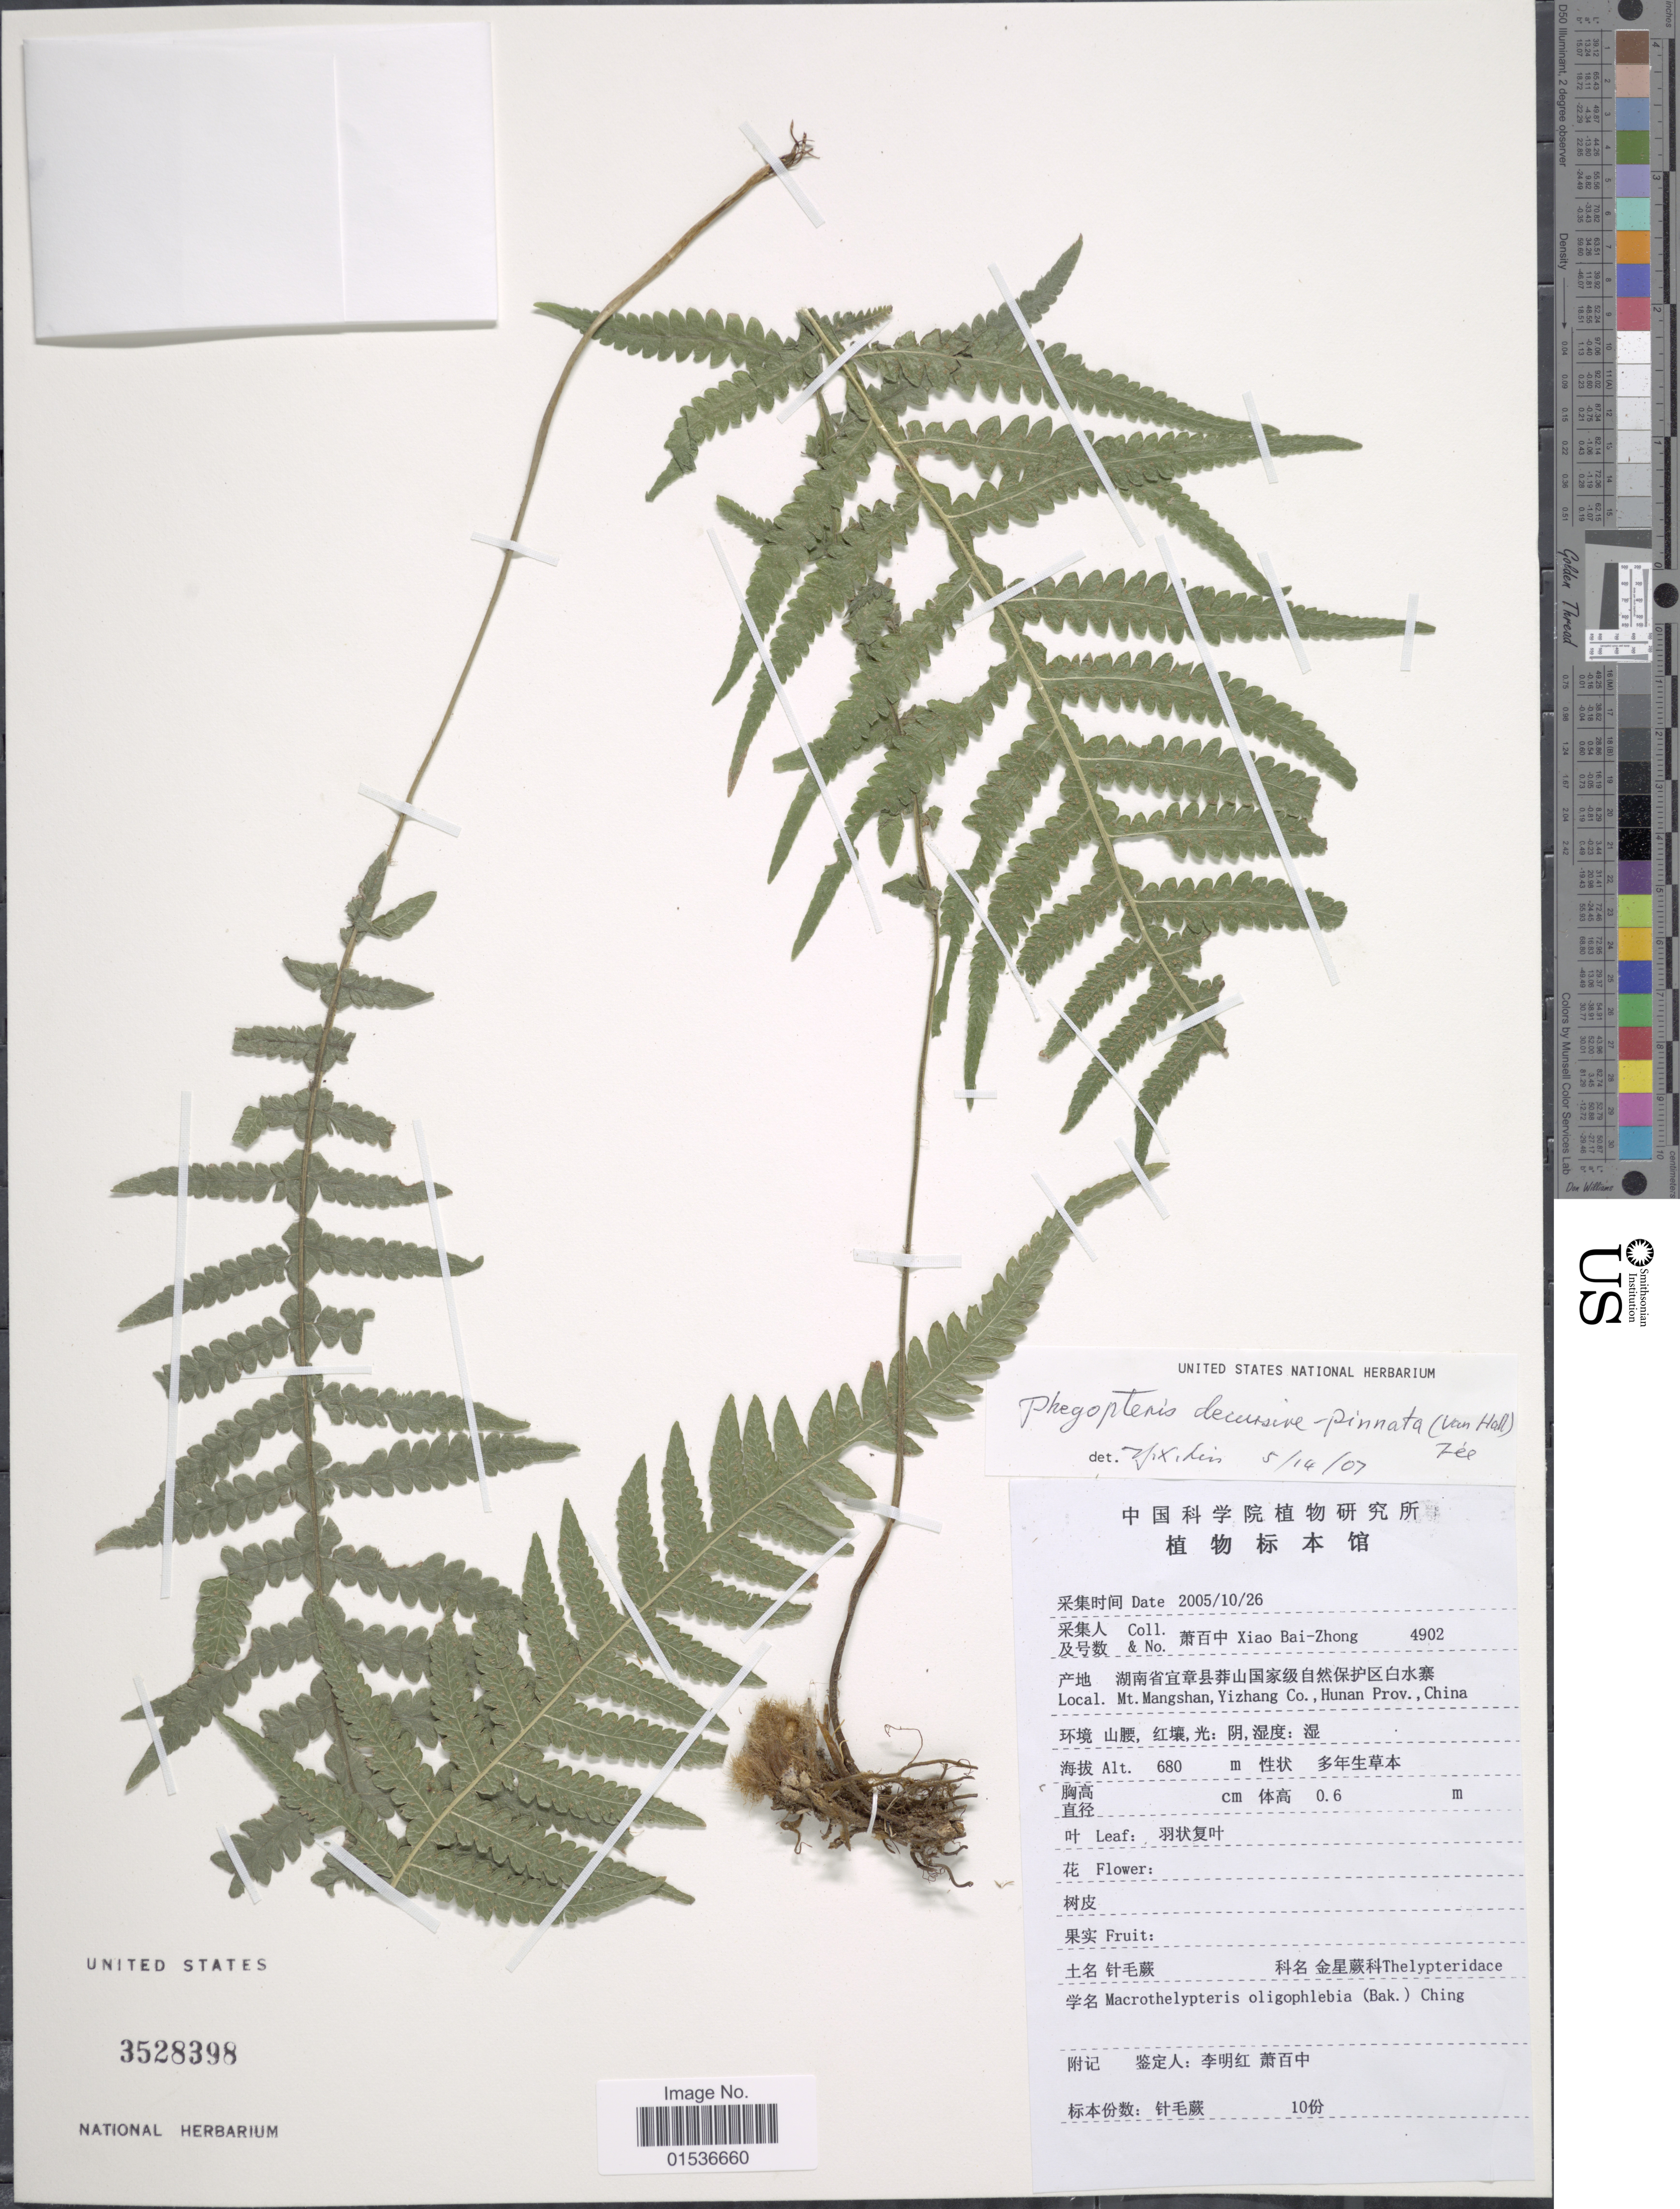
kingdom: Plantae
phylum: Tracheophyta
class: Polypodiopsida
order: Polypodiales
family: Thelypteridaceae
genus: Phegopteris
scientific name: Phegopteris decursivepinnata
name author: (H.C. Hall) Fée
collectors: B. Z. Xiao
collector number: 4902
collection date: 2005-10-26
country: China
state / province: Hunan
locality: Mt. Mangshan, Yizhang Co., Hunan Prov. China.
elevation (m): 680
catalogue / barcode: US 3528398